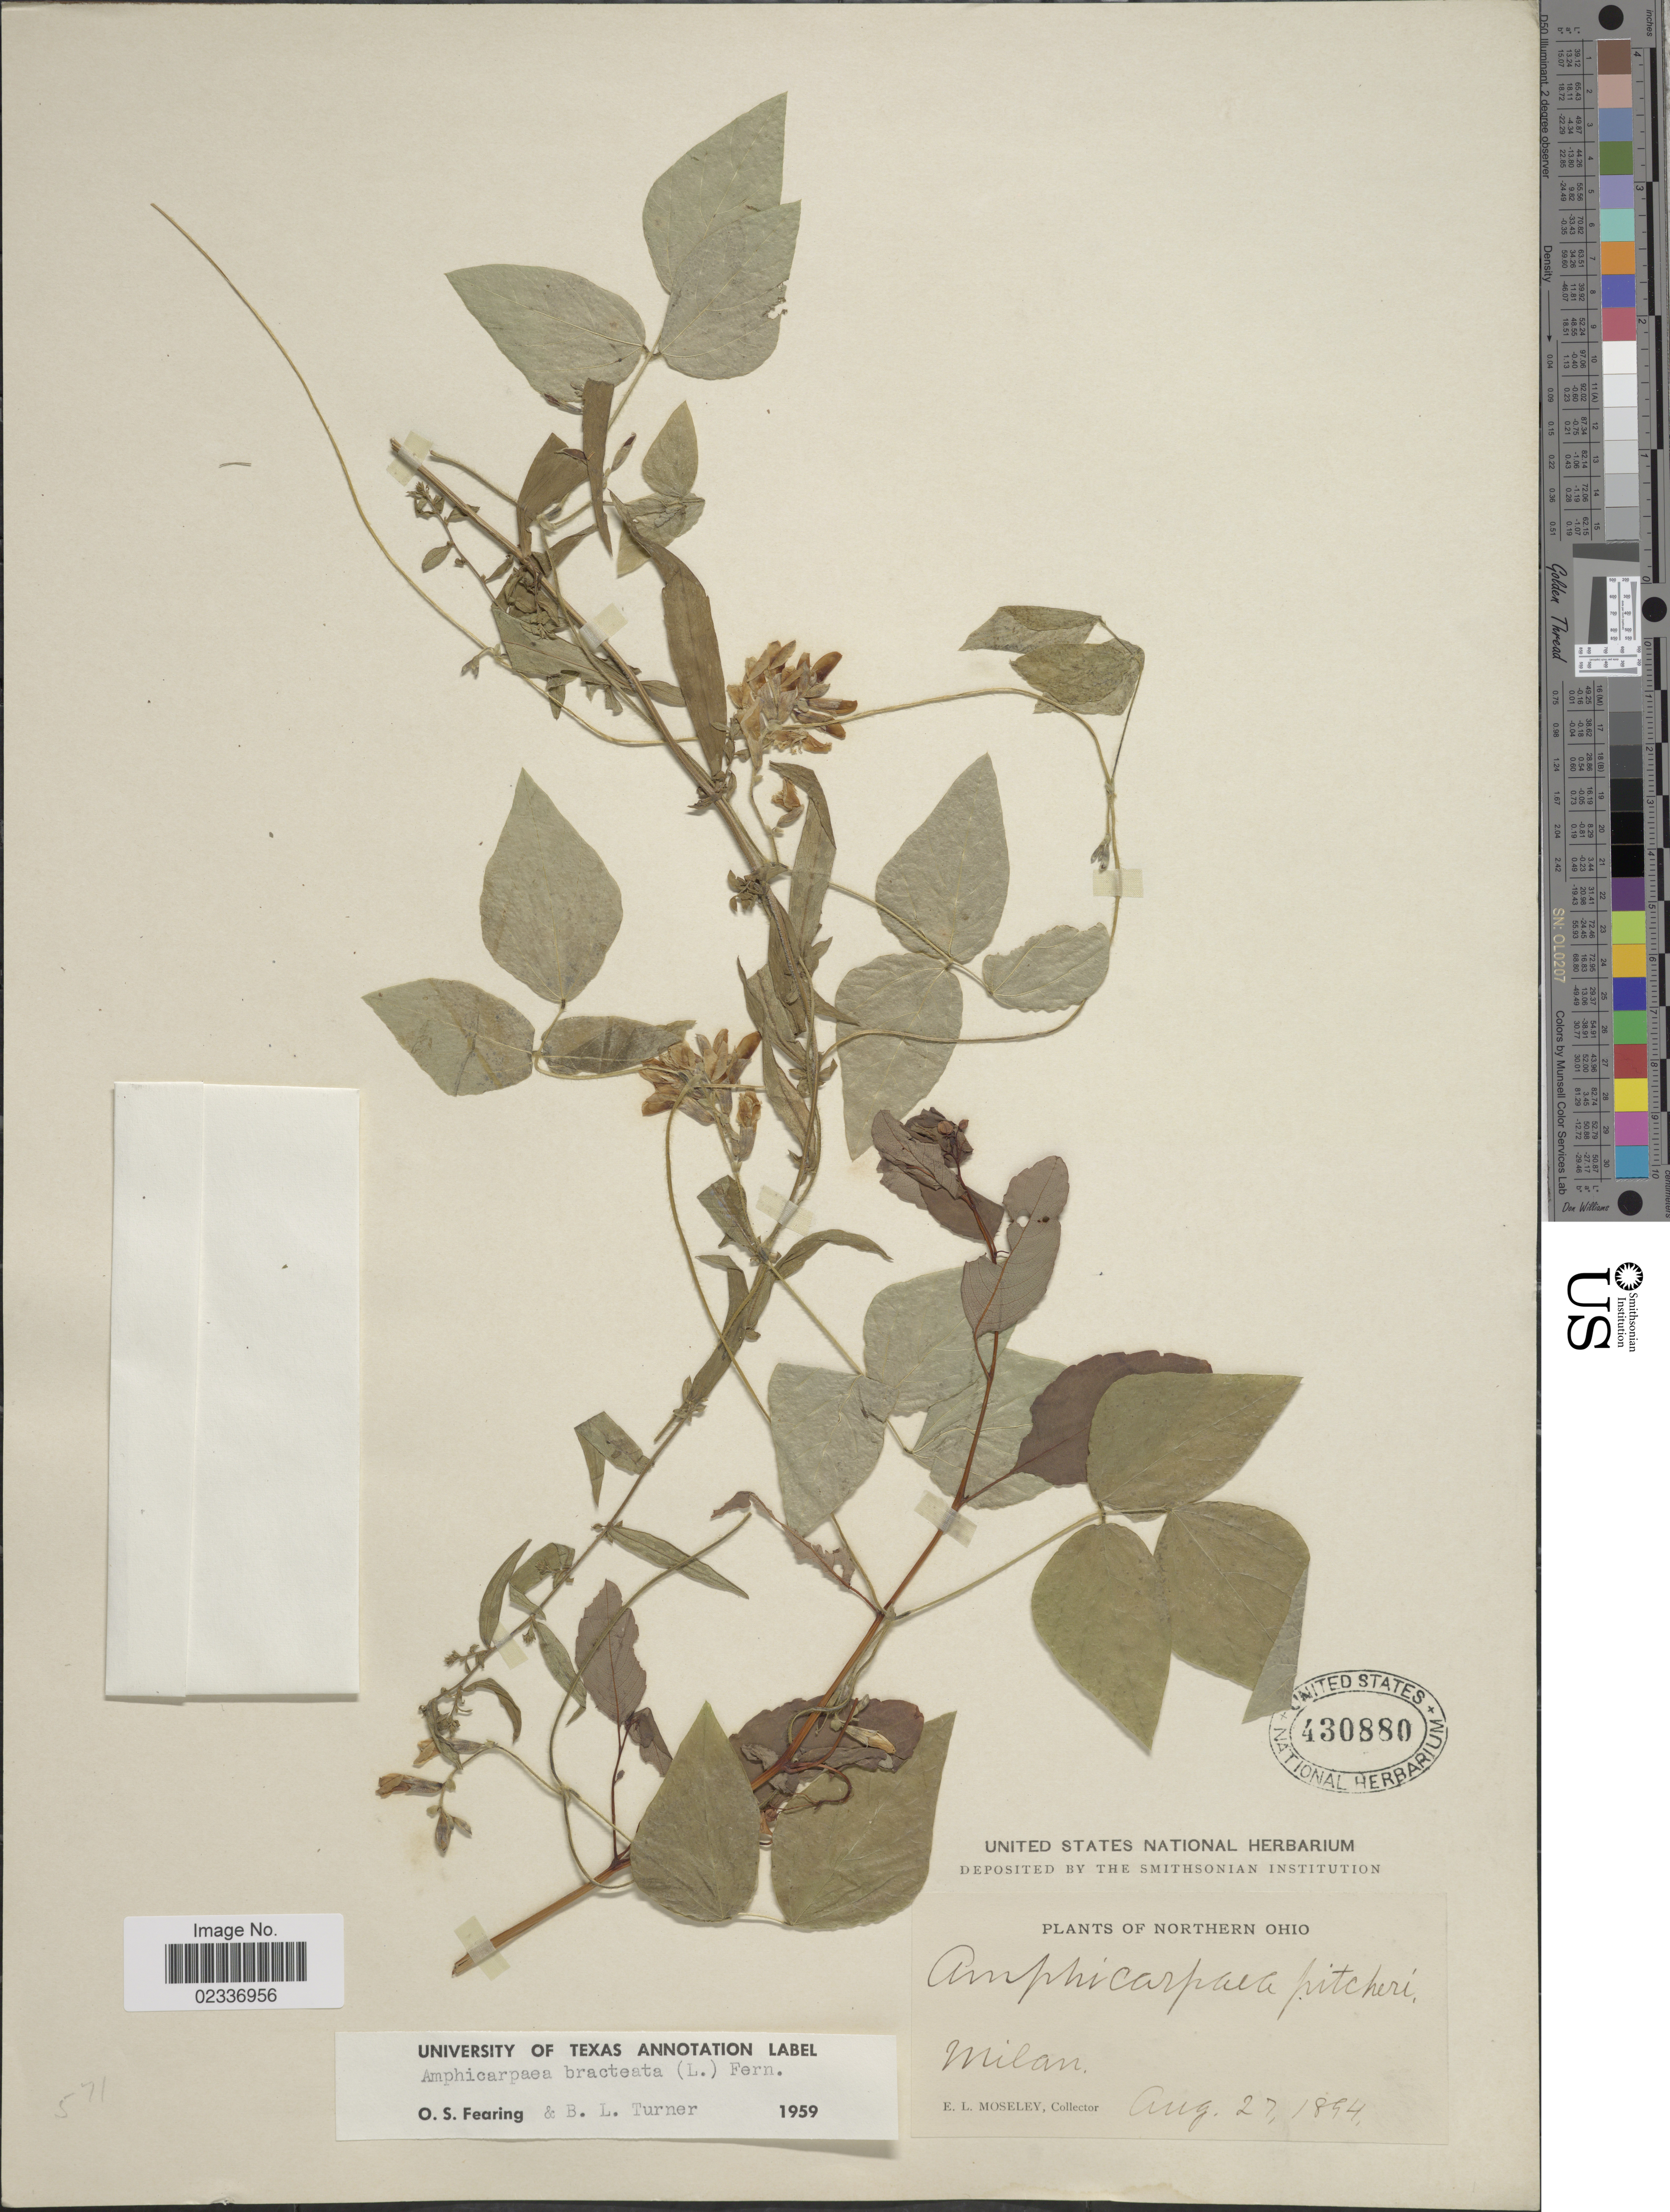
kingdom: Plantae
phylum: Tracheophyta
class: Magnoliopsida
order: Fabales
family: Fabaceae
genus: Amphicarpaea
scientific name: Amphicarpaea bracteata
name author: (L.) Fernald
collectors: E. Moseley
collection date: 1894-08-27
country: United States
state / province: Ohio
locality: Northern Ohio. Milan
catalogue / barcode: US 430880